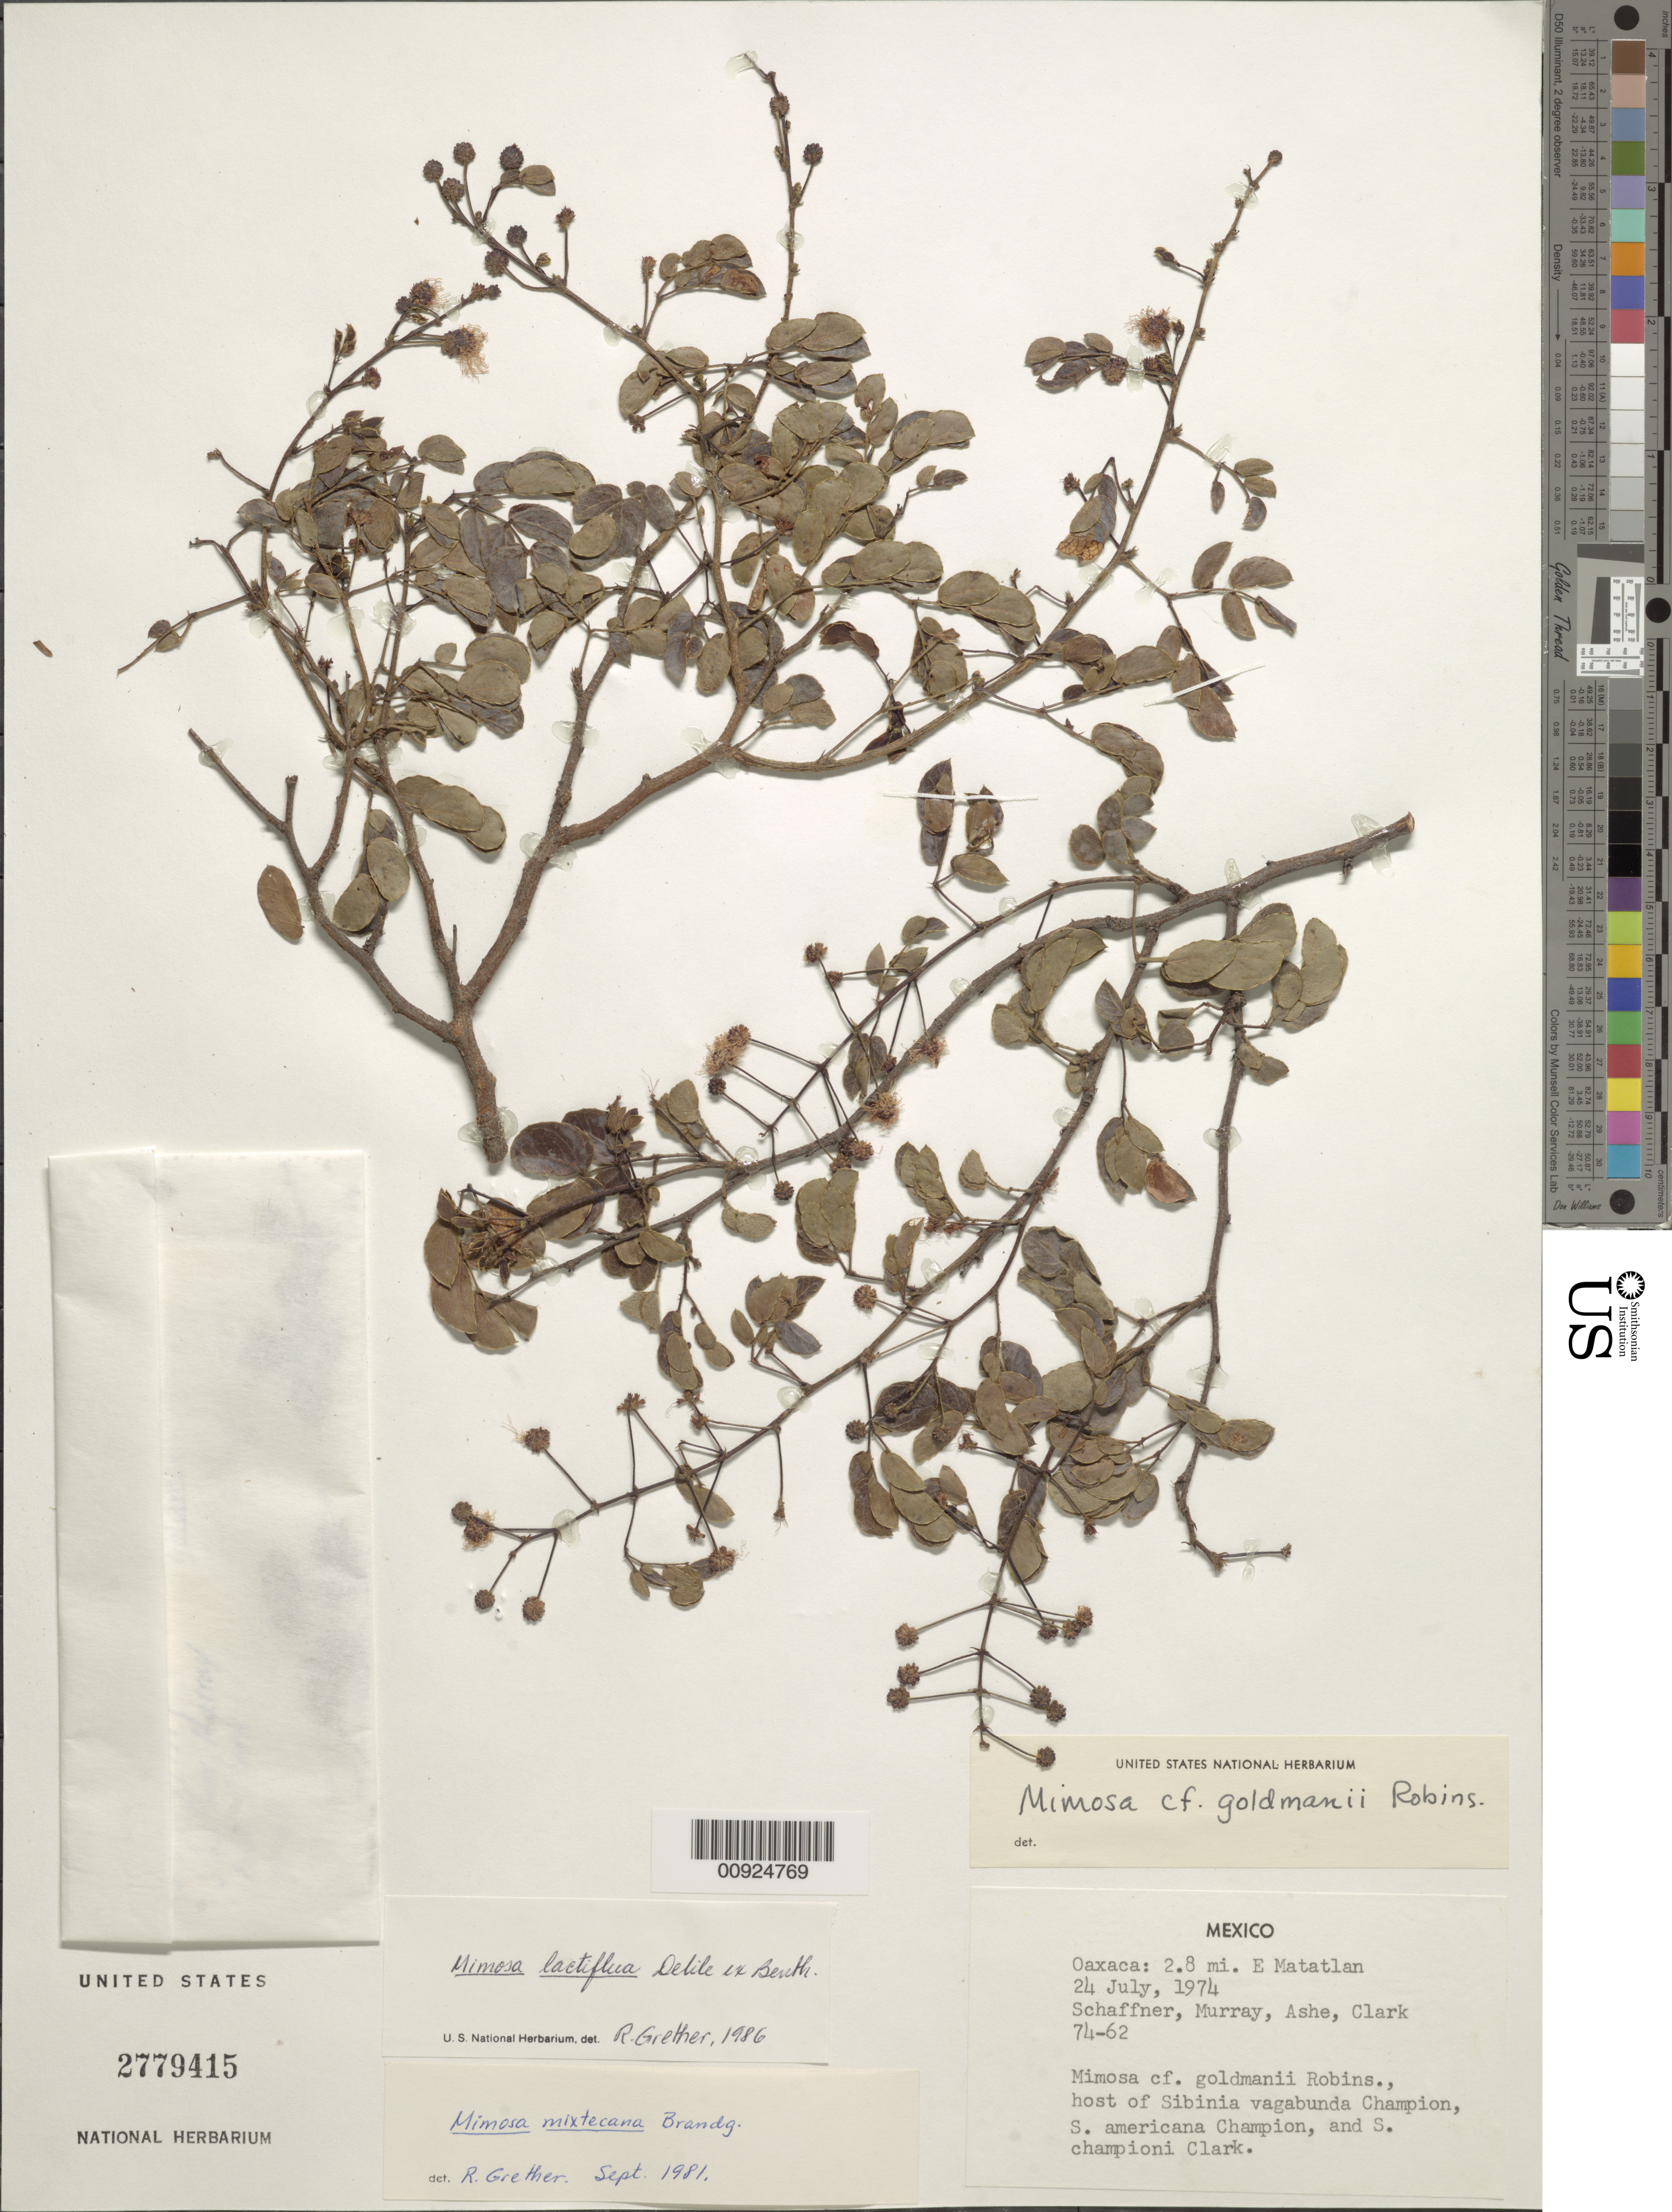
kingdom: Plantae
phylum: Tracheophyta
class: Magnoliopsida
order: Fabales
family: Fabaceae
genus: Mimosa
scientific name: Mimosa lactiflua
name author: Delile ex Benth.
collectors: -. Schaffner, Murray, --, -- Ashe & -- Clark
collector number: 74-62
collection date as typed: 24 Jul 1974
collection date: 1974-07-24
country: Mexico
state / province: Oaxaca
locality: Oaxaca: 2.8 mi. E Matatlán.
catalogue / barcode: US 2779415